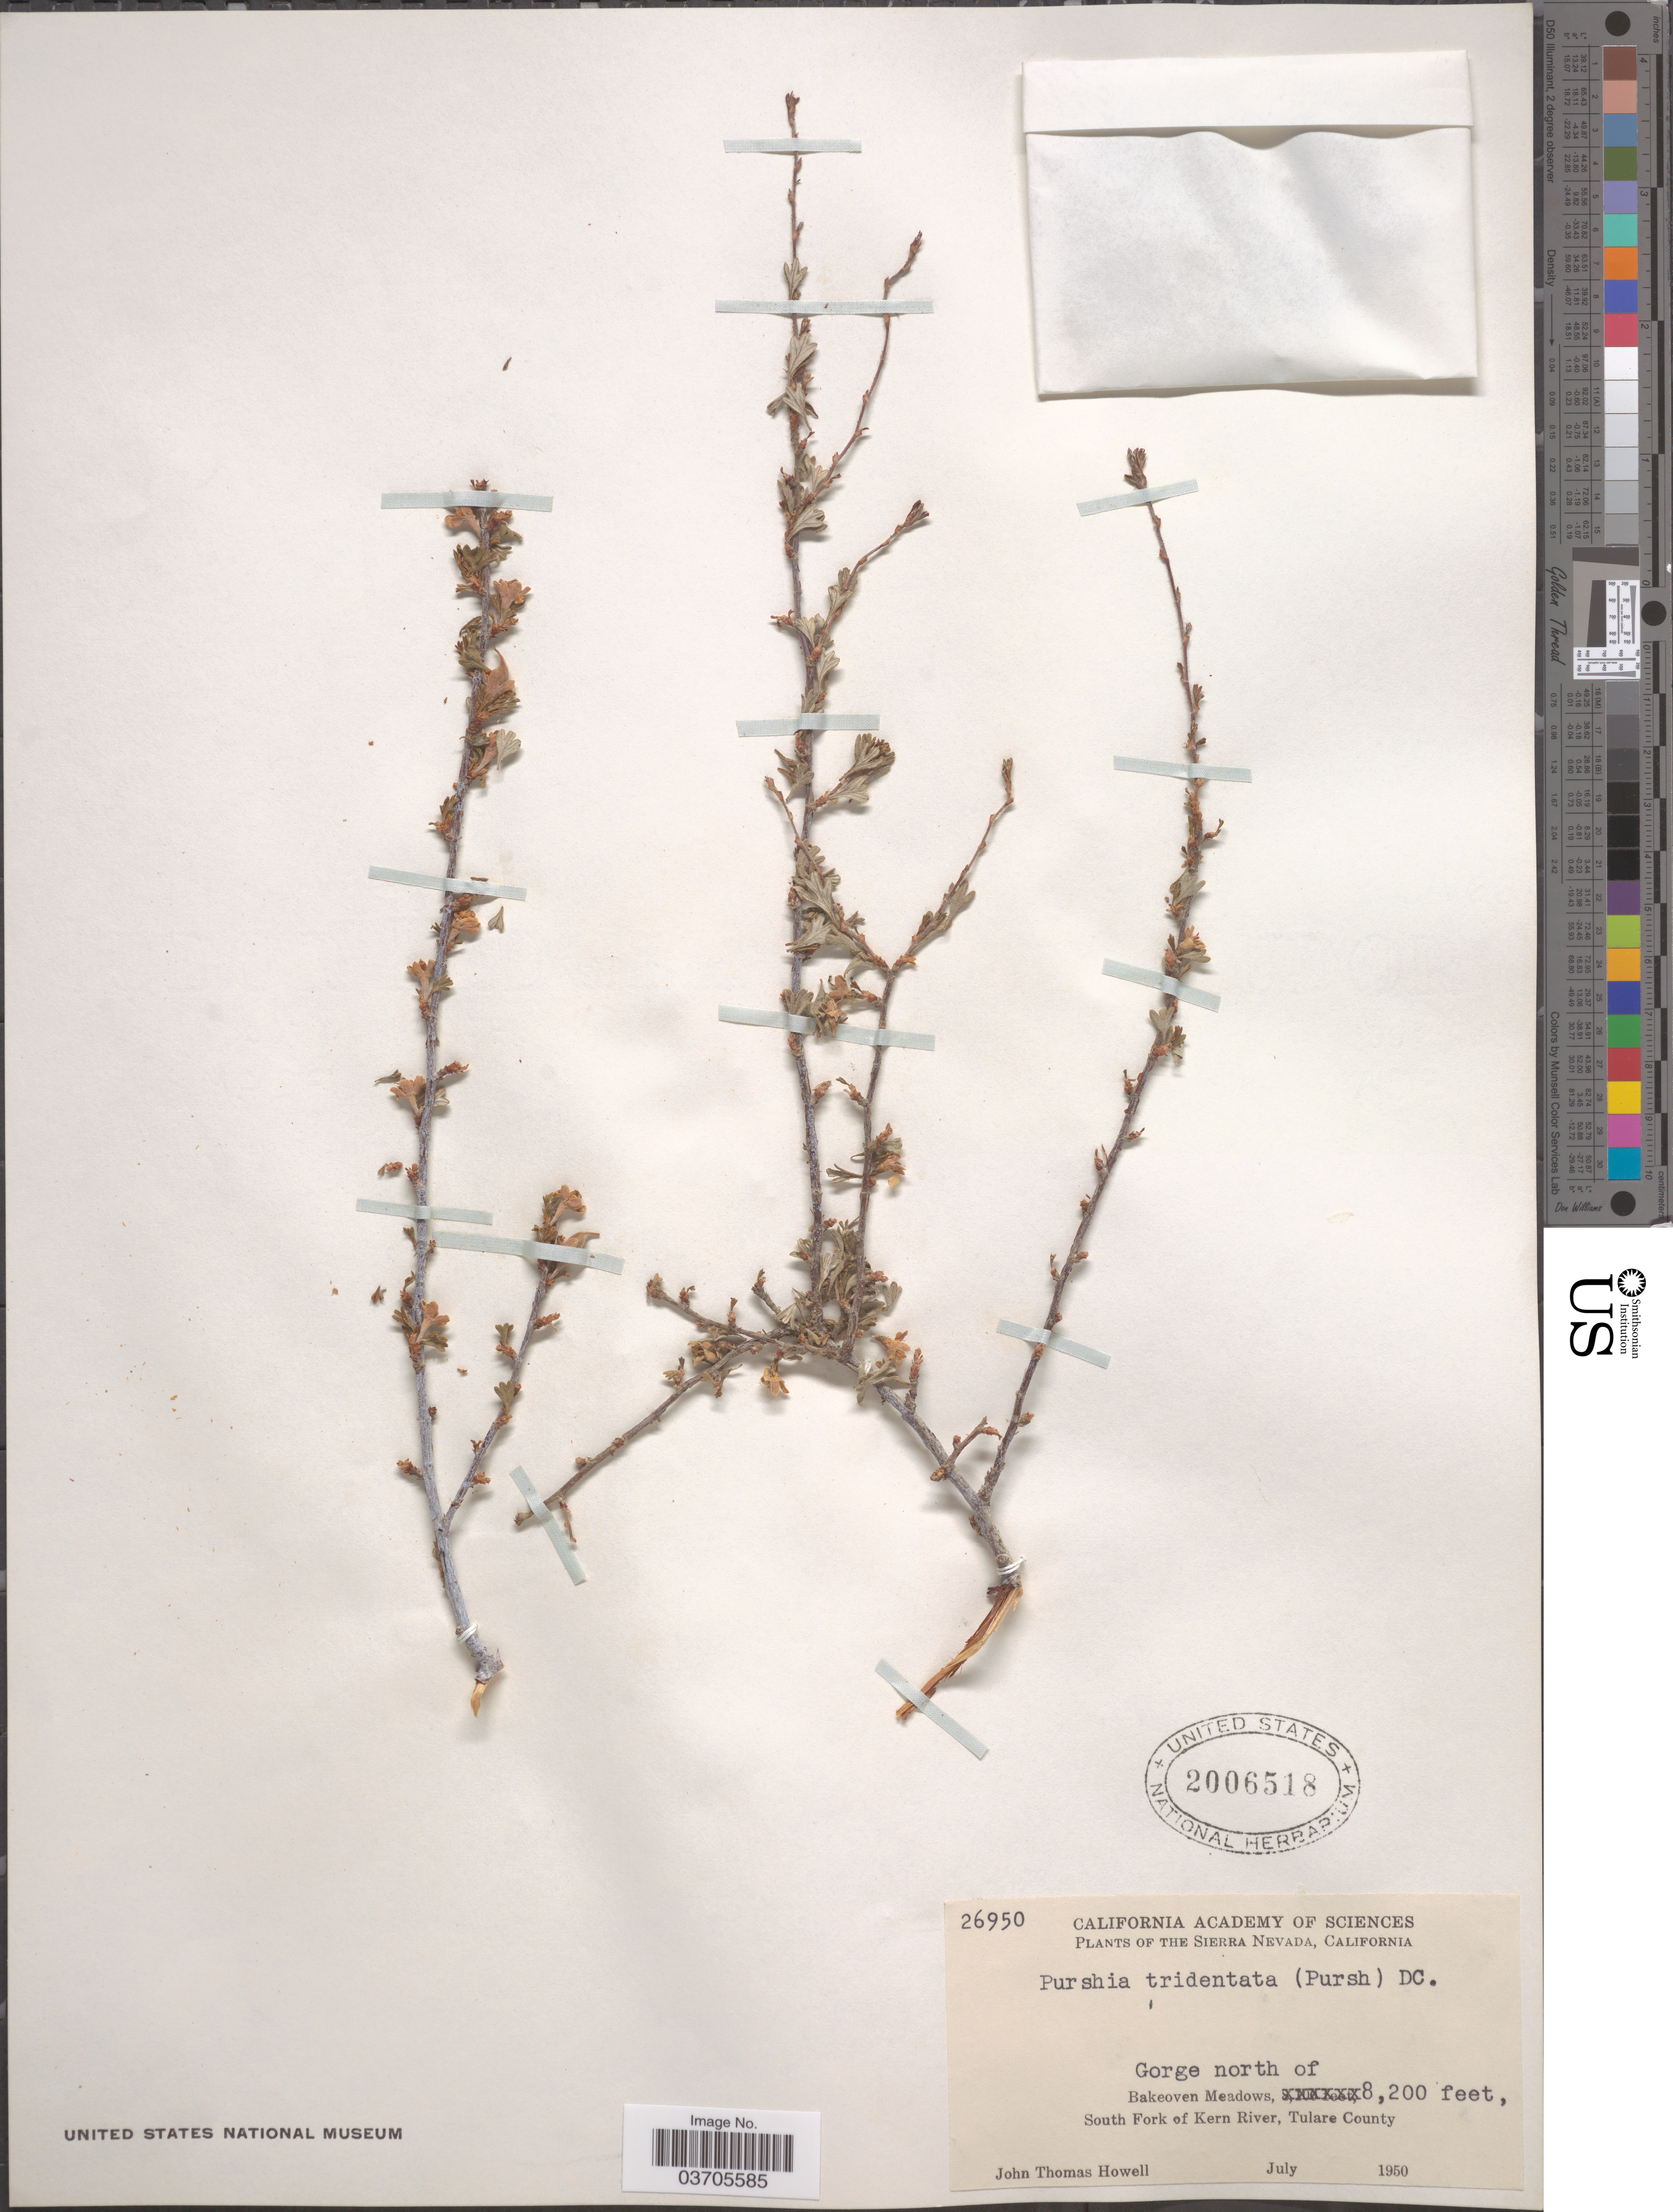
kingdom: Plantae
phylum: Tracheophyta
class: Magnoliopsida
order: Rosales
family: Rosaceae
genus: Purshia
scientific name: Purshia tridentata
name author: (Pursh) DC.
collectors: J. T. Howell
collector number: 26950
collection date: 1950-07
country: United States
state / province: California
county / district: Tulare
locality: Sierra Nevada. Gorge north of Bakeoven Meadows, South Fork of Kern River, Tulare County.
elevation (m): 2499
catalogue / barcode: US 2006518